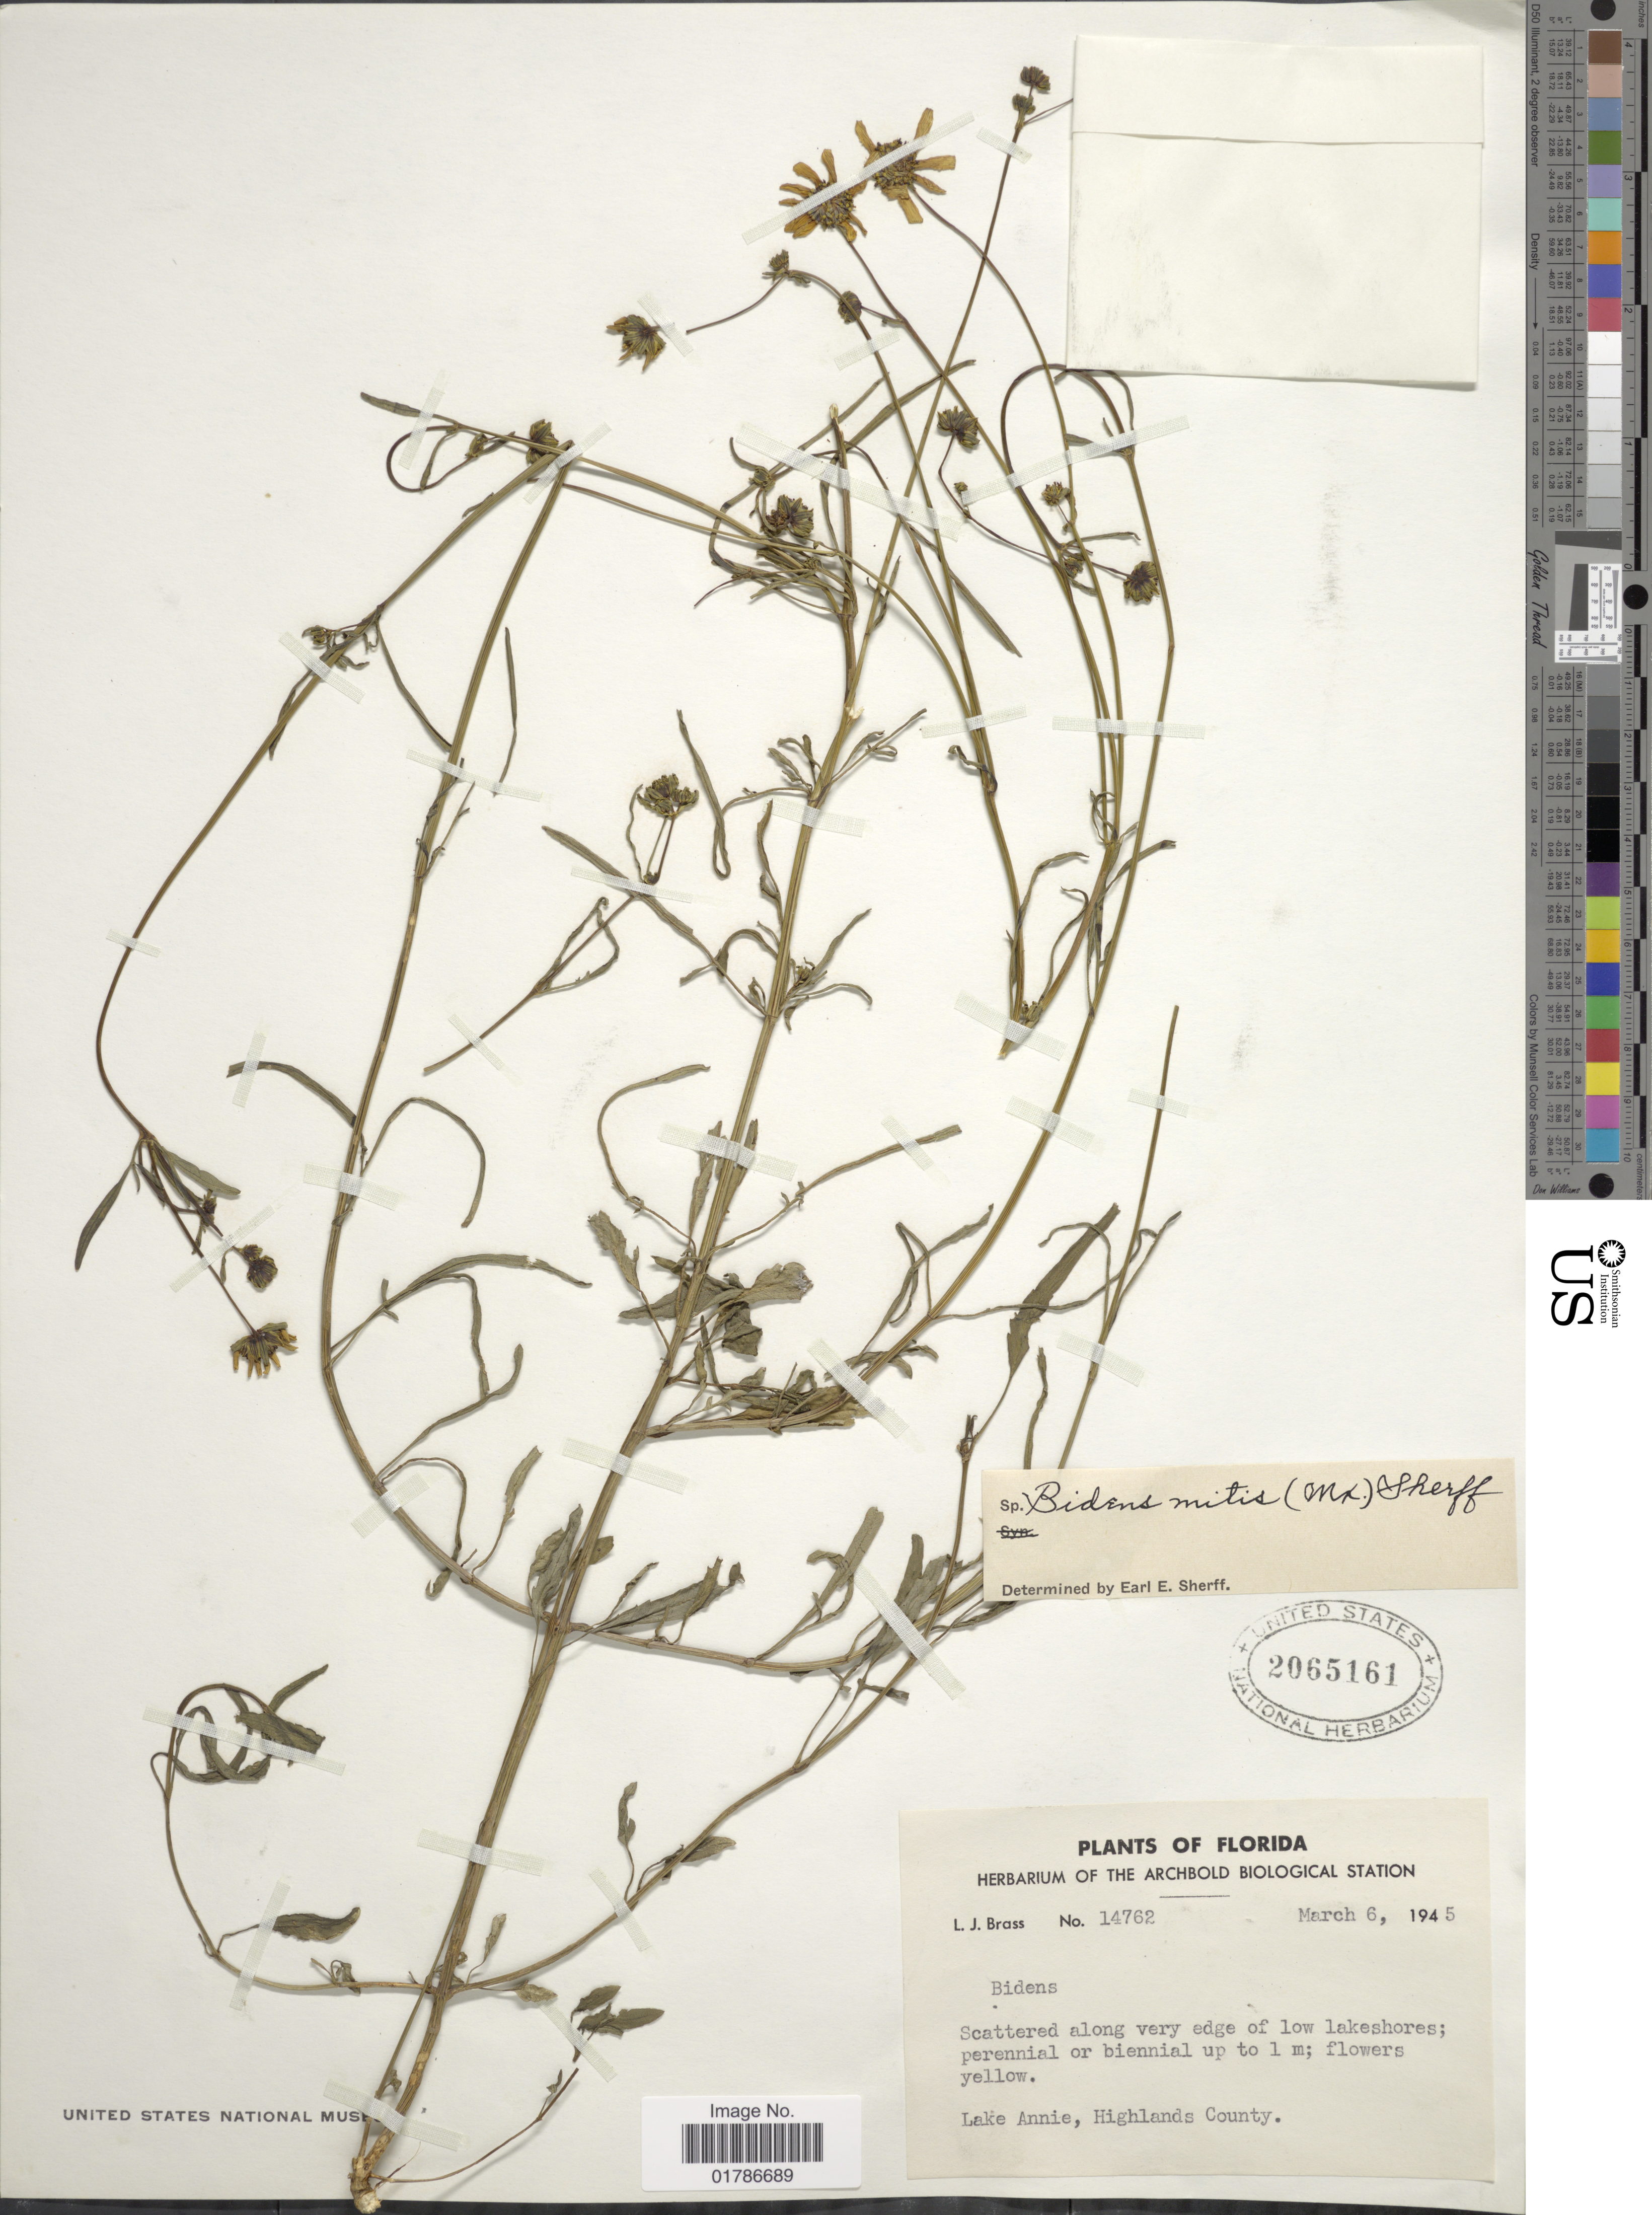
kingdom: Plantae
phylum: Tracheophyta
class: Magnoliopsida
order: Asterales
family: Asteraceae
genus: Bidens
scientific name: Bidens mitis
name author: (Michx.) Sherff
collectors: L. J. Brass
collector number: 14762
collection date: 1945-03-06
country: United States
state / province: Florida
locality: Along very edge of low lakeshores, Lake Annie, Highlands County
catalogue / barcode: US 2065161